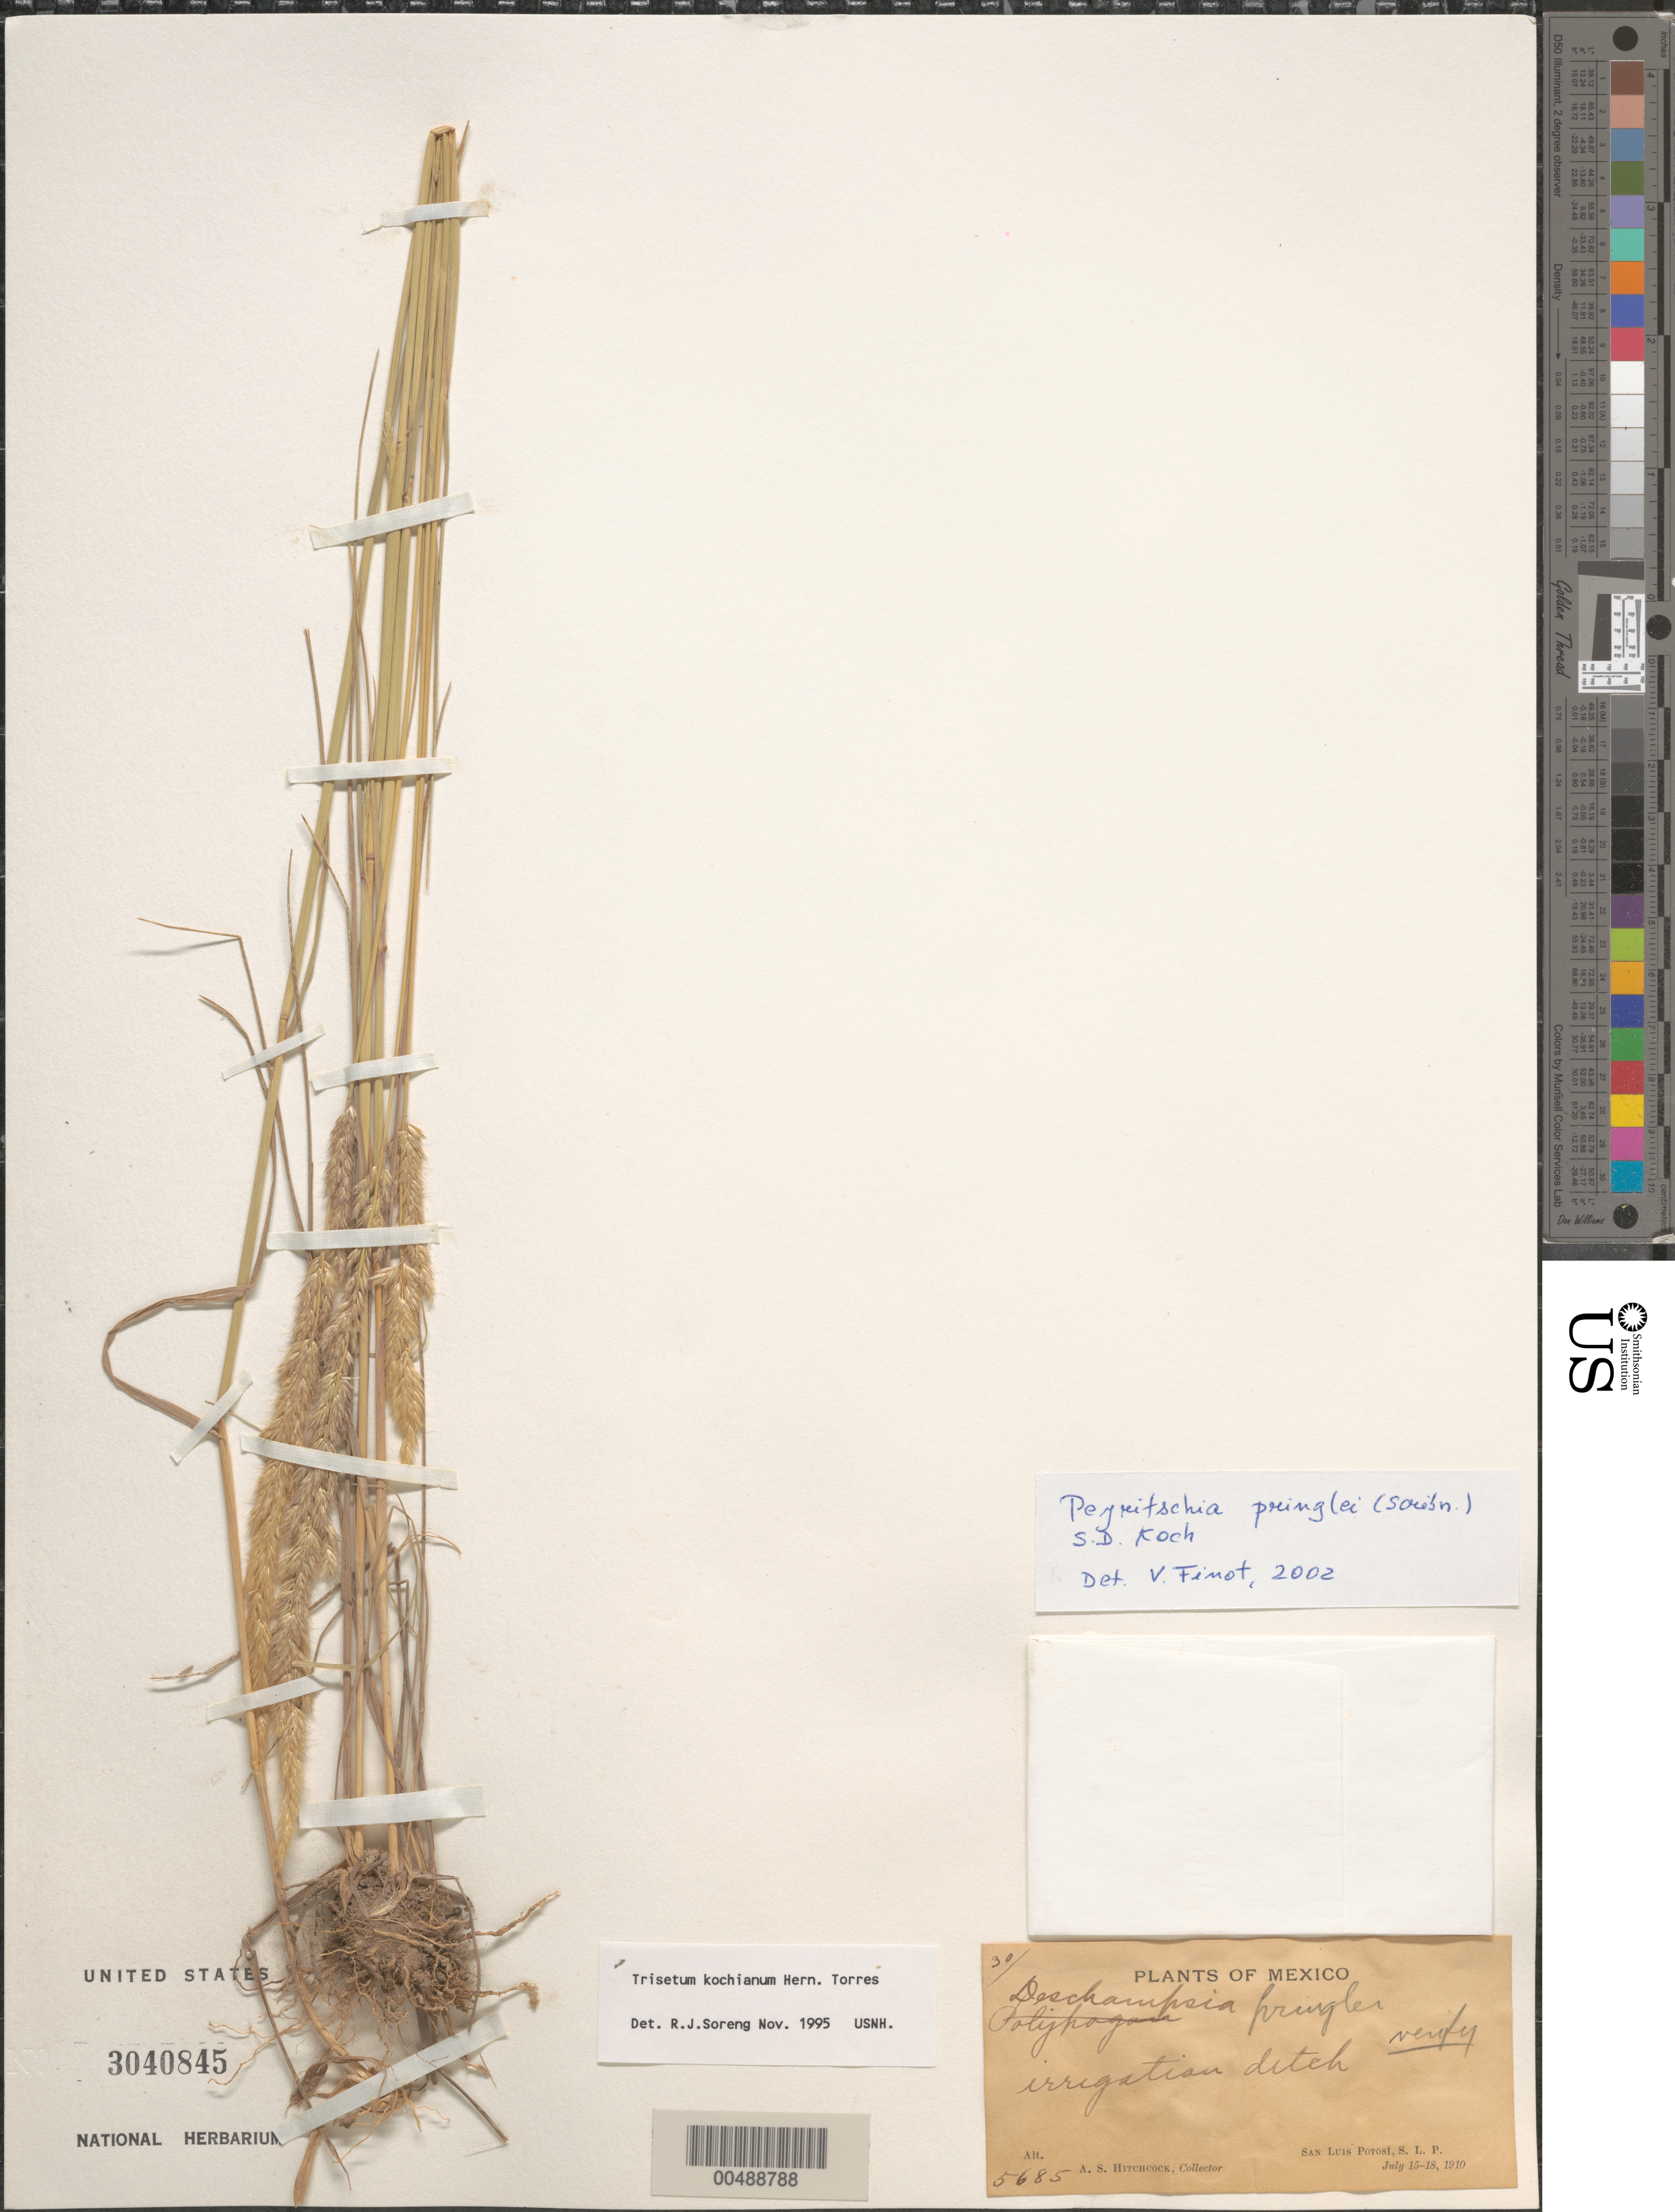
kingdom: Plantae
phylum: Tracheophyta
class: Liliopsida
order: Poales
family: Poaceae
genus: Peyritschia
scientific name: Peyritschia pringlei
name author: (Scribn.) S.D. Koch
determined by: Finot, V. L.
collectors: A. S. Hitchcock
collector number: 5685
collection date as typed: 15 Jul 1910 to 18 Jul 1910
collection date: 1910-07-15/1910-07-18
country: Mexico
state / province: San Luis Potosi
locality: San Luis Potosi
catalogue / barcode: US 3040845